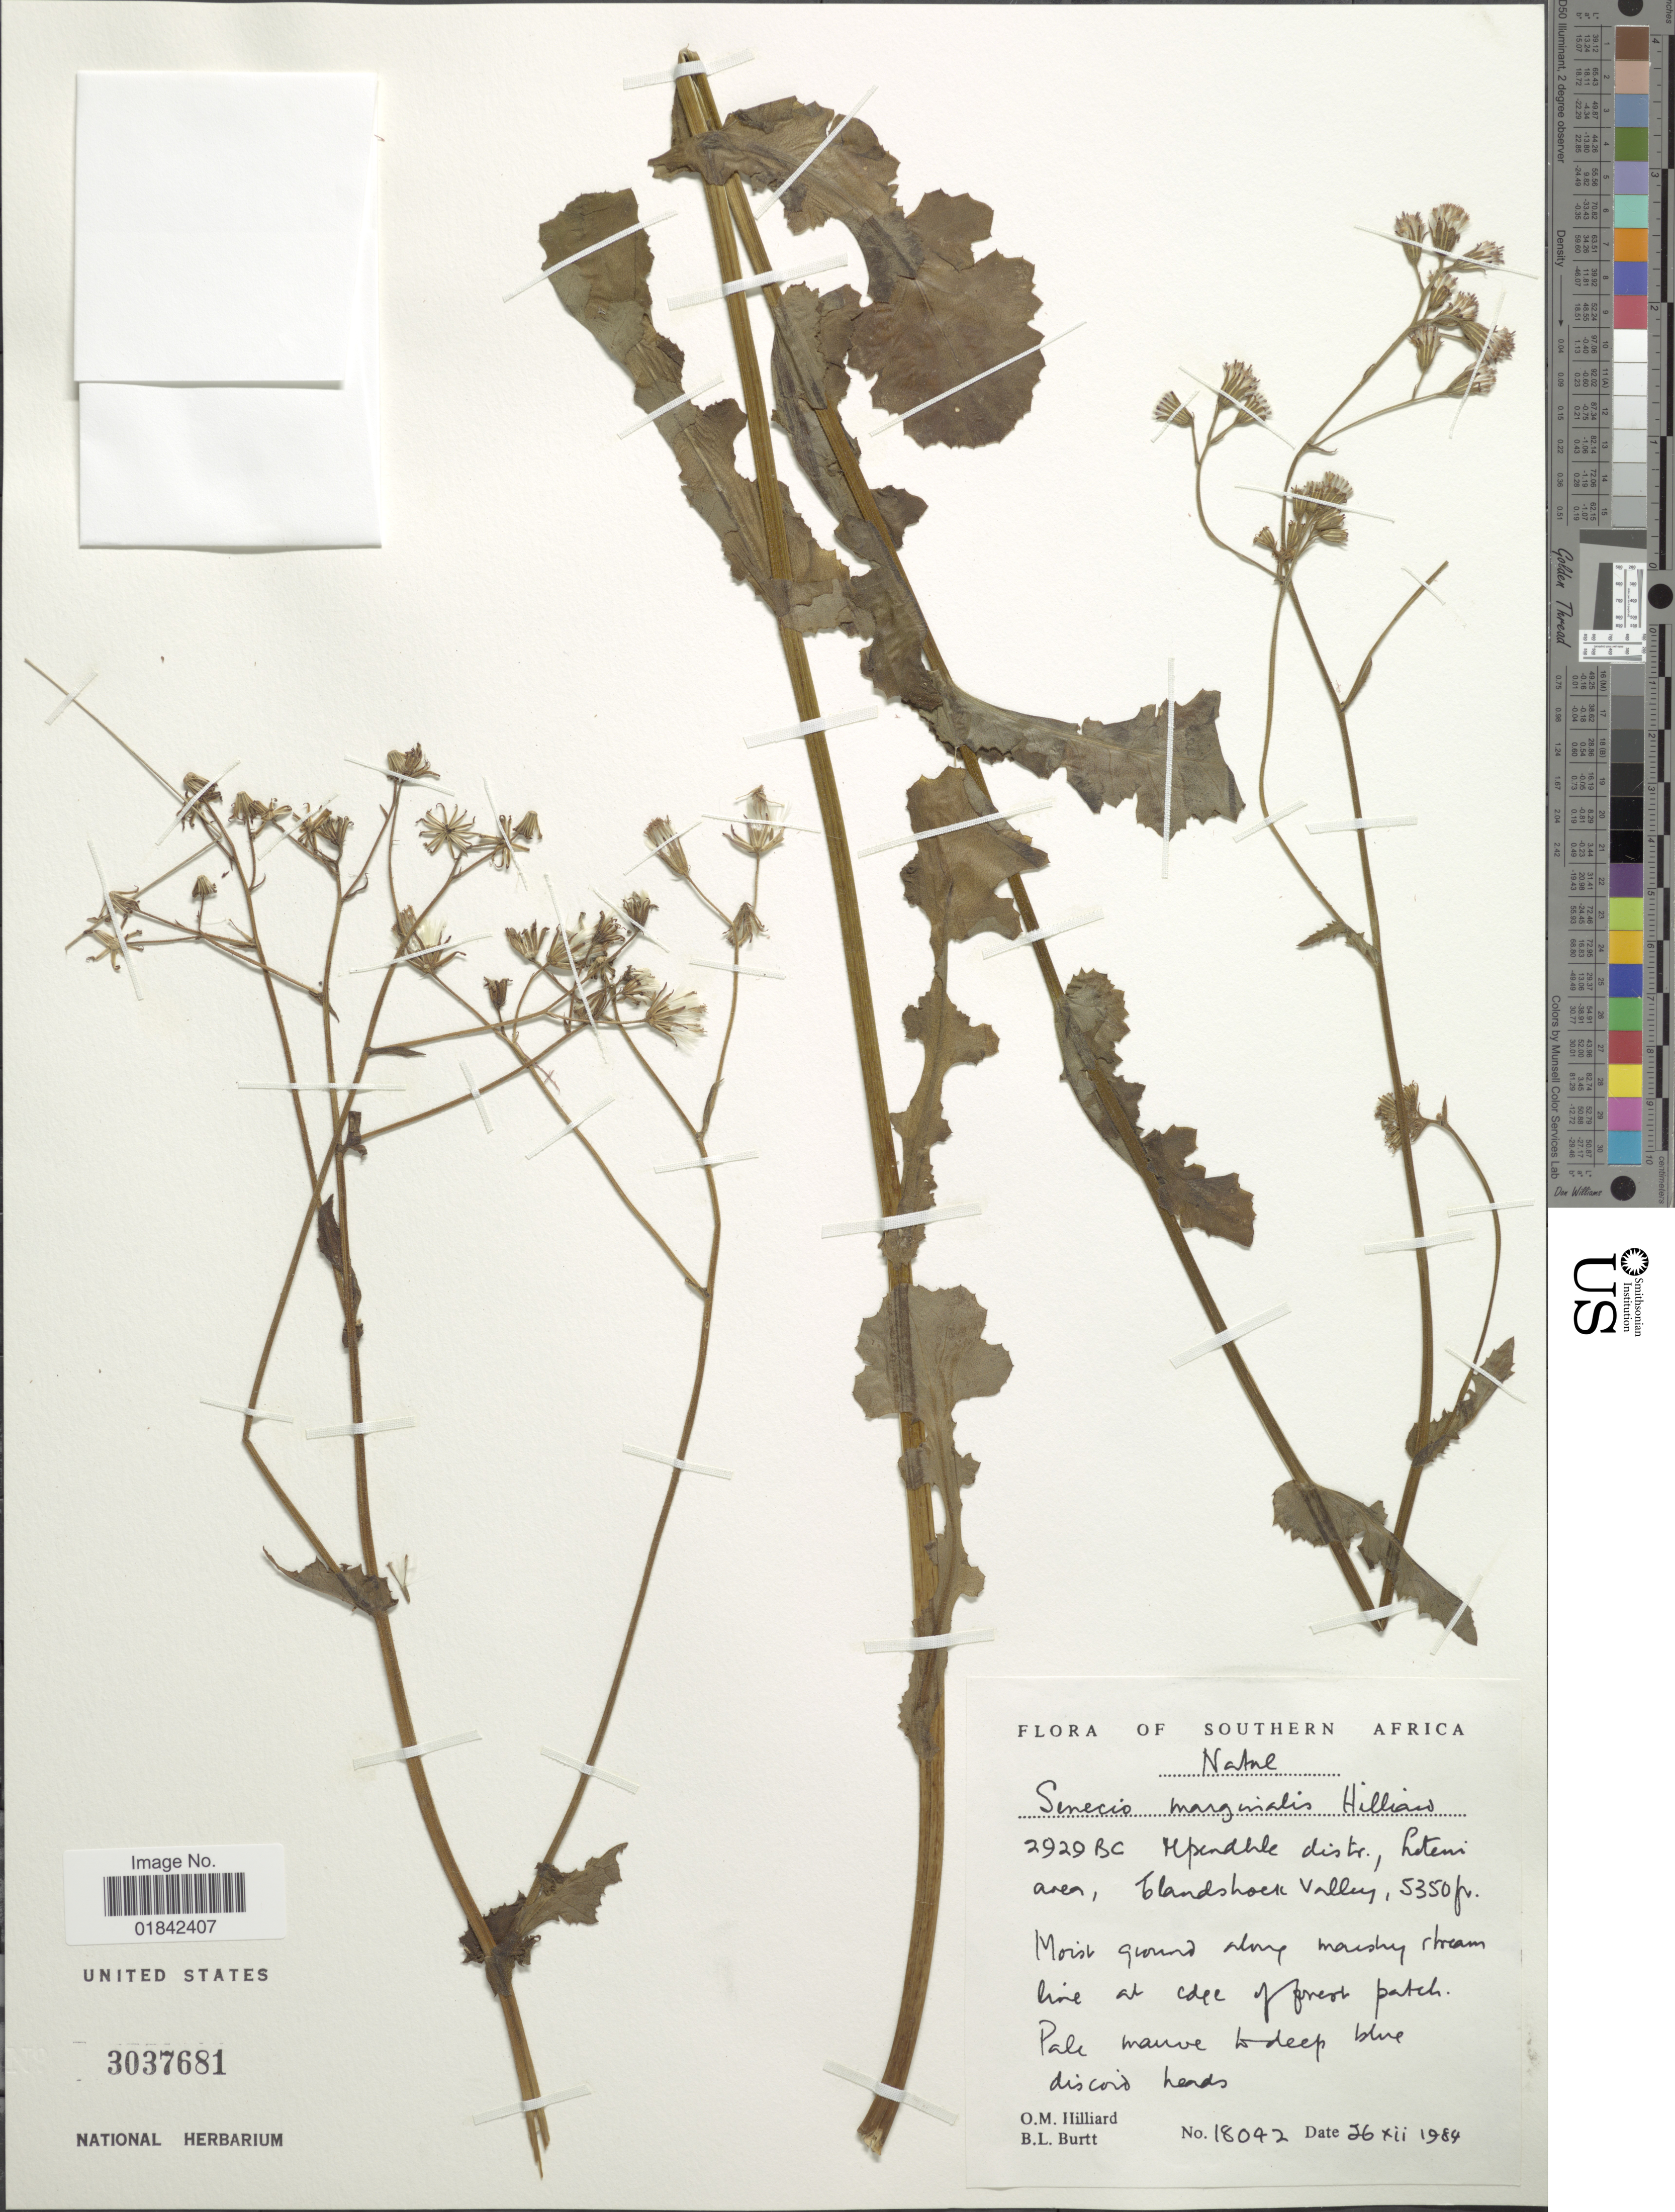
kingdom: Plantae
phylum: Tracheophyta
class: Magnoliopsida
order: Asterales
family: Asteraceae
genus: Senecio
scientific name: Senecio marginalis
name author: Hilliard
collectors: O. M. Hilliard & B. L. Burtt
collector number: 18042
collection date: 1984-12-26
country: South Africa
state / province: KwaZulu-Natal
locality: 2929BC, Rpendahle distrm lotemi aren, blandshoek Valley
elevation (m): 1631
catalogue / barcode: US 3037681